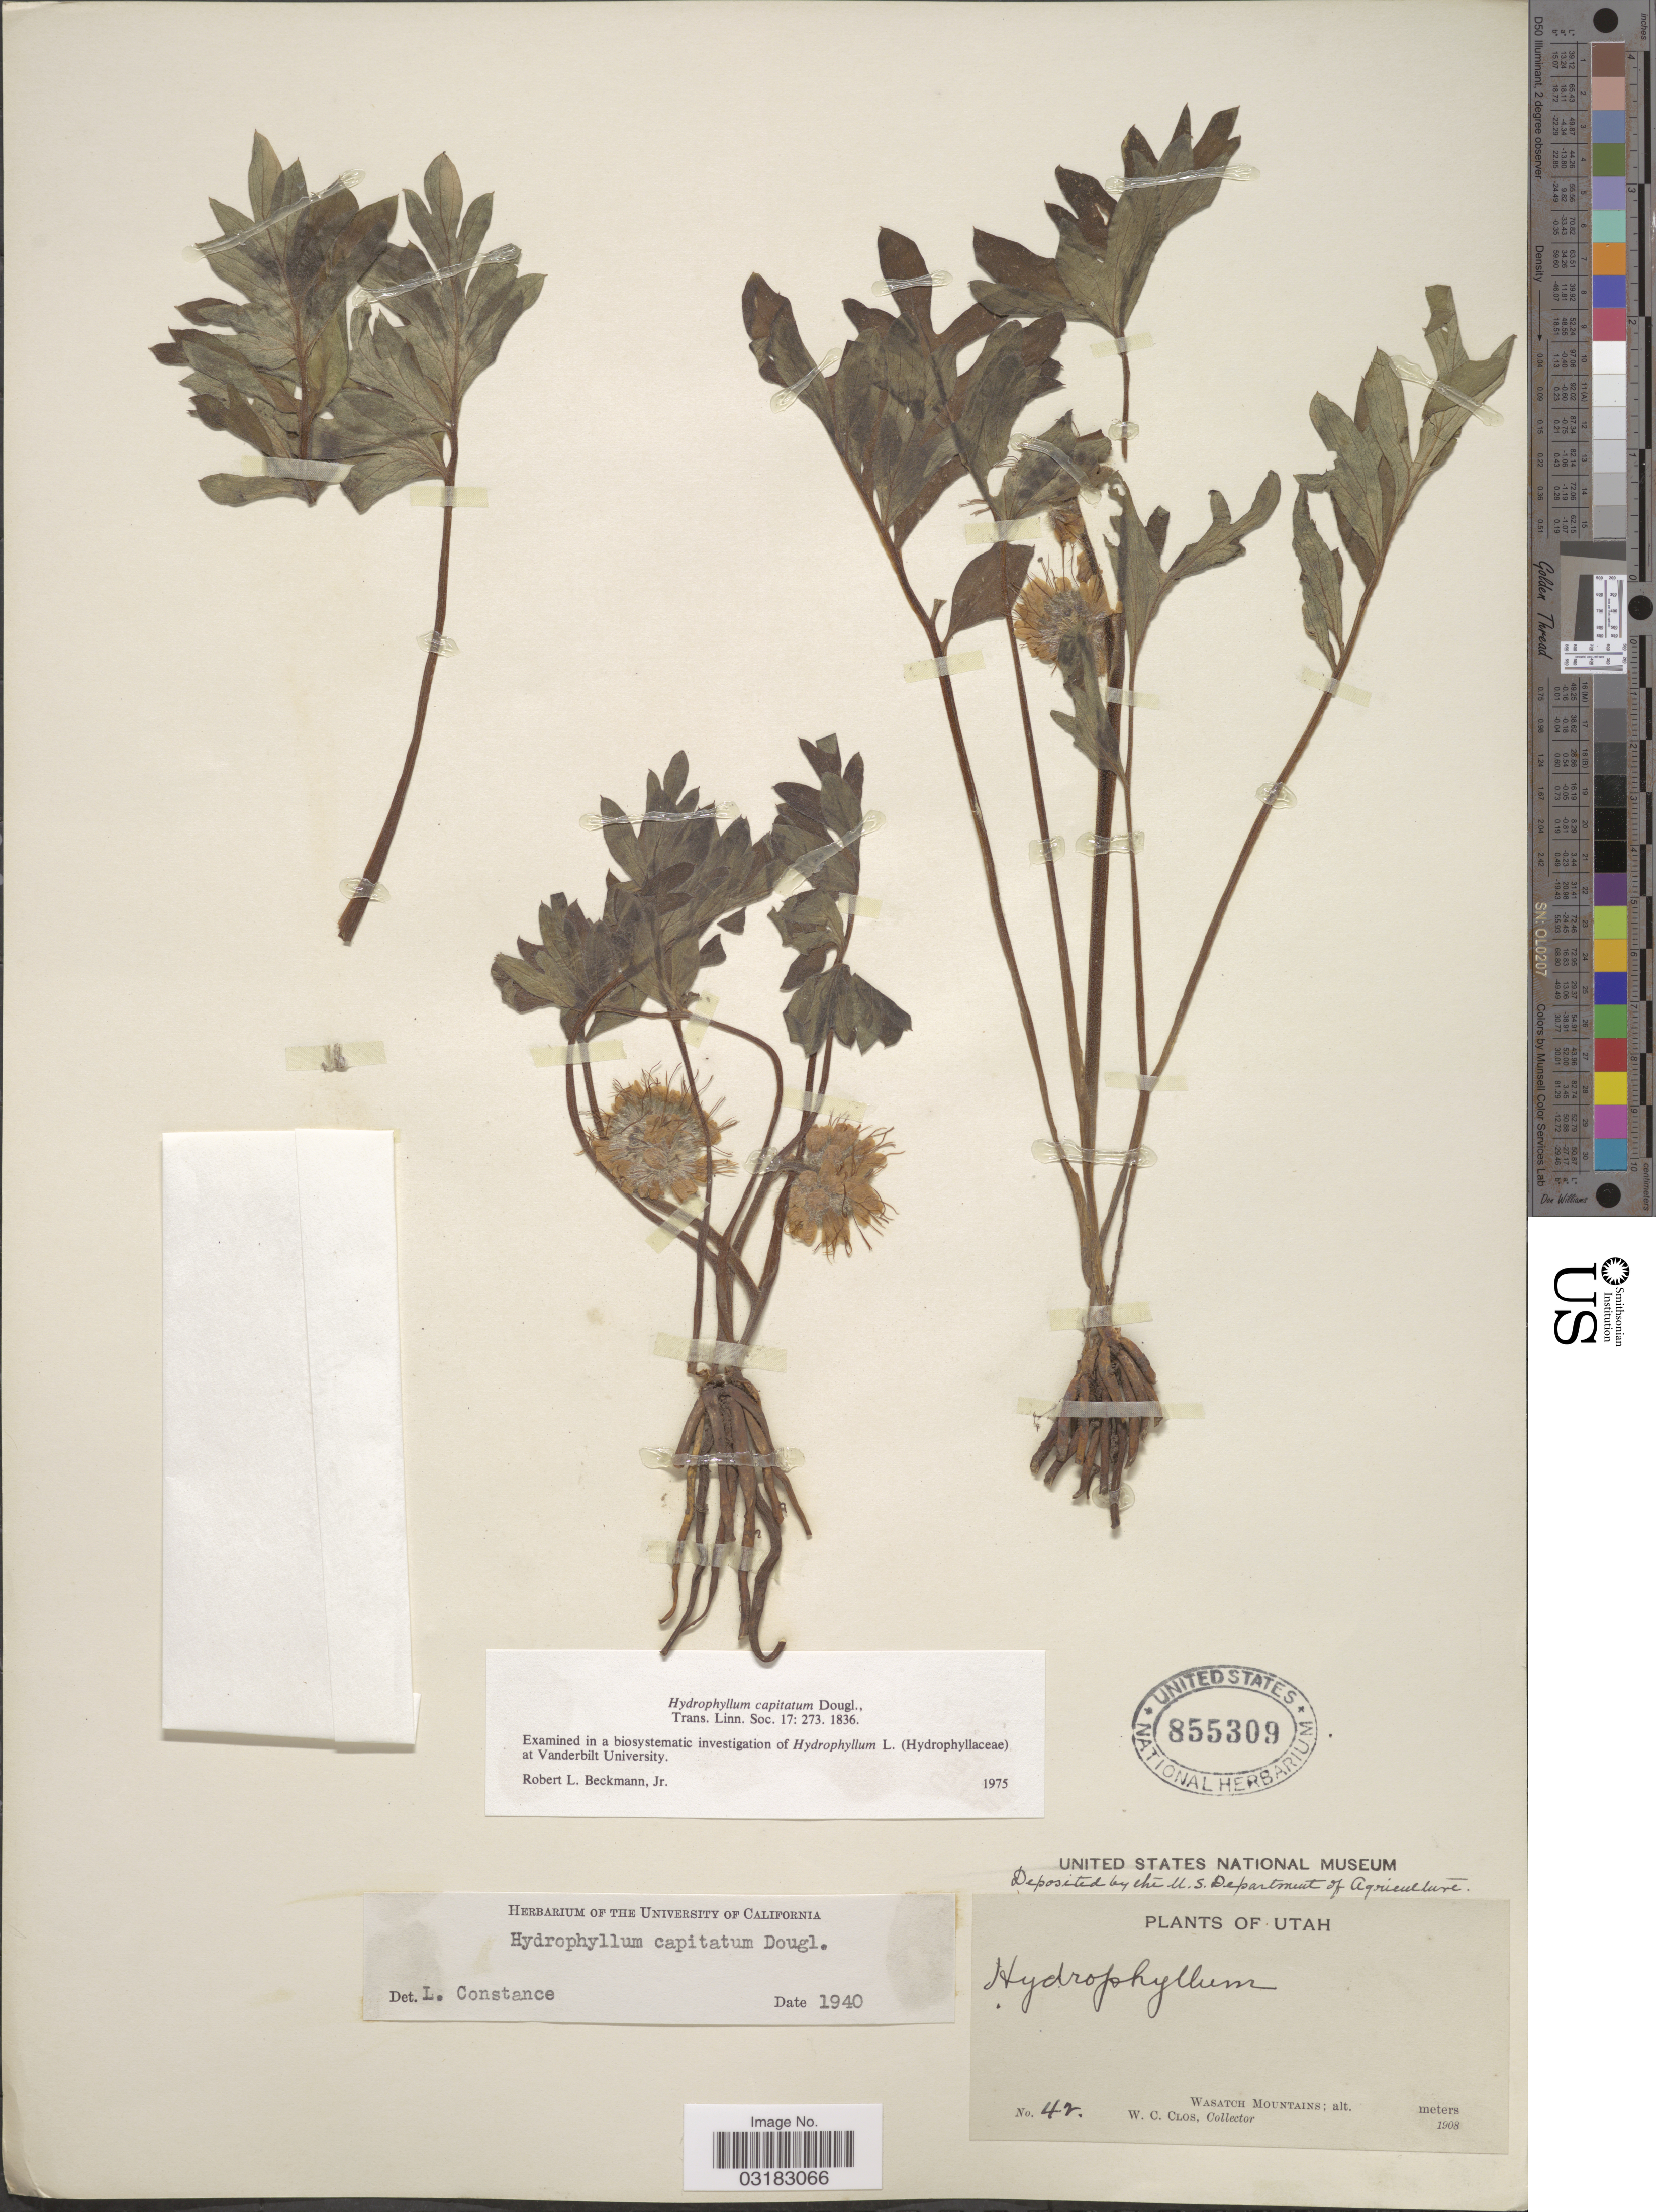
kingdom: Plantae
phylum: Tracheophyta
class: Magnoliopsida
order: Boraginales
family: Hydrophyllaceae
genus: Hydrophyllum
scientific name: Hydrophyllum capitatum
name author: Douglas ex Benth.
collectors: W. C. Clos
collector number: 42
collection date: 1908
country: United States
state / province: Utah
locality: Wasatch Mountains.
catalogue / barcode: US 855309